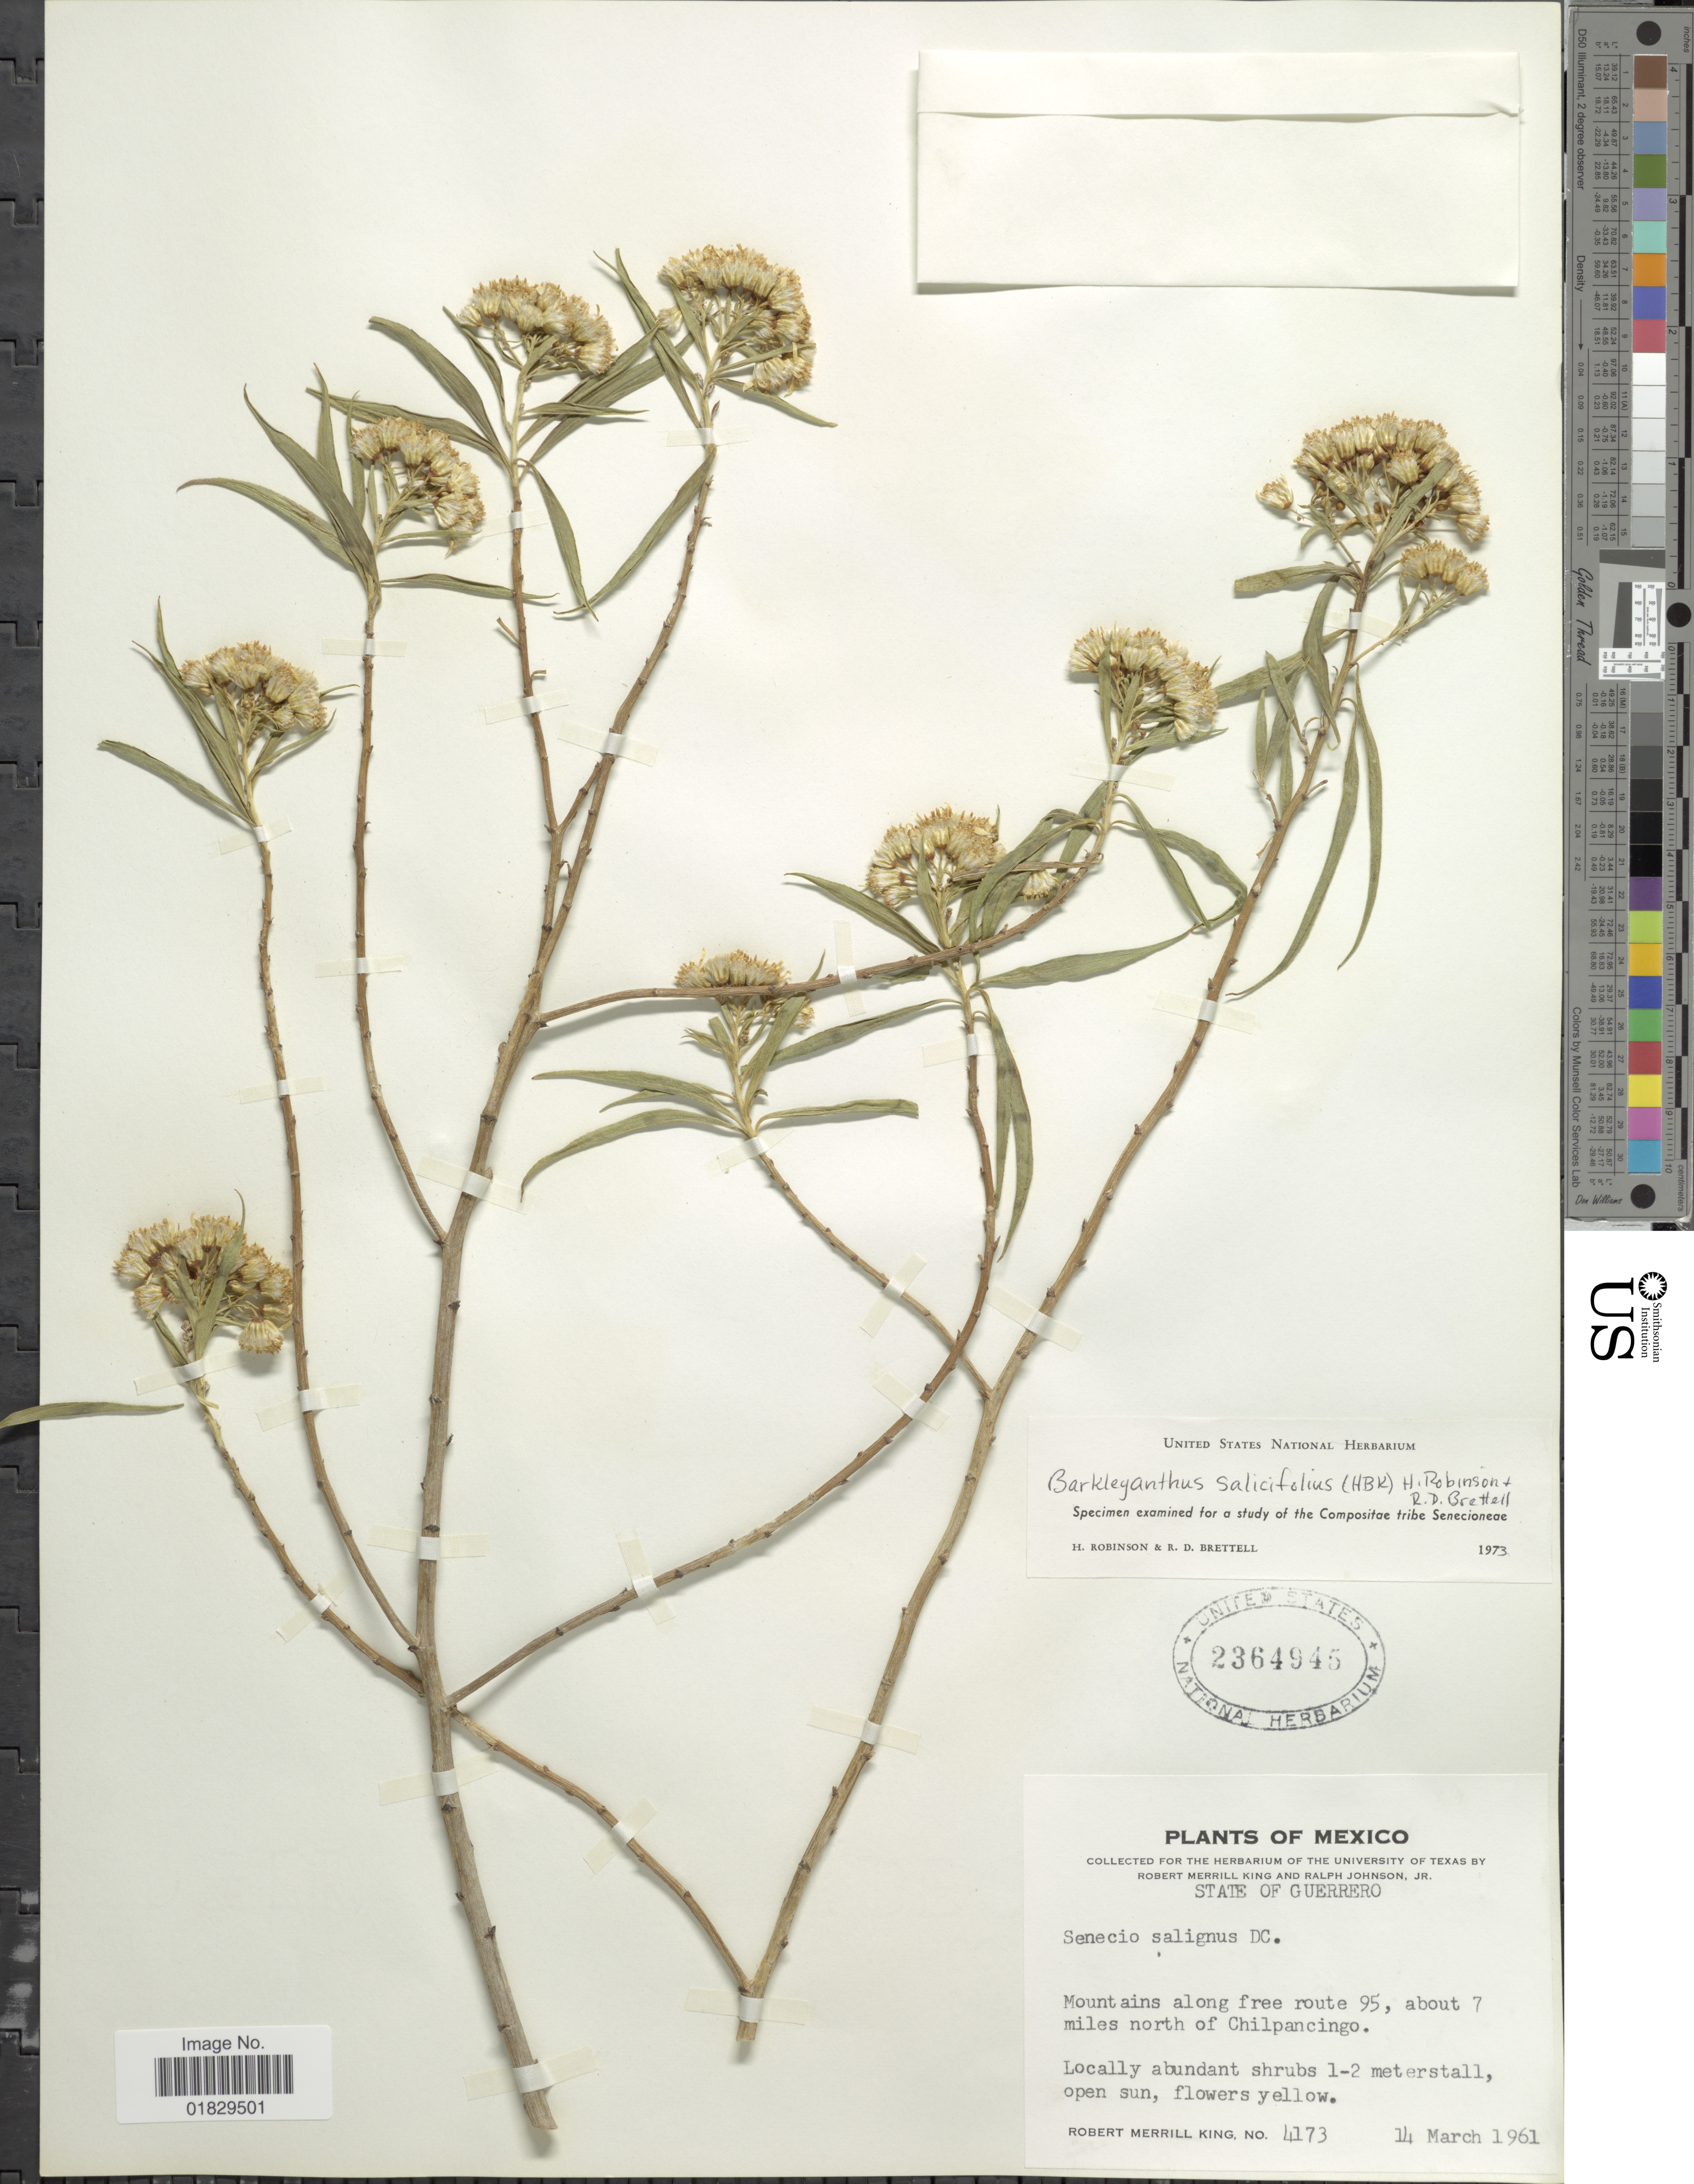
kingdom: Plantae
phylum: Tracheophyta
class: Magnoliopsida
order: Asterales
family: Asteraceae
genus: Barkleyanthus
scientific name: Barkleyanthus salicifolius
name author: (Kunth) H. Rob. & Brettell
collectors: R. M. King & R. Johnson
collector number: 4173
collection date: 1961-03-14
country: Mexico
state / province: Guerrero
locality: State of Guerrero. Mountains along free route 95, about 7 miles north of Chilpancingo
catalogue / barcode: US 2364945